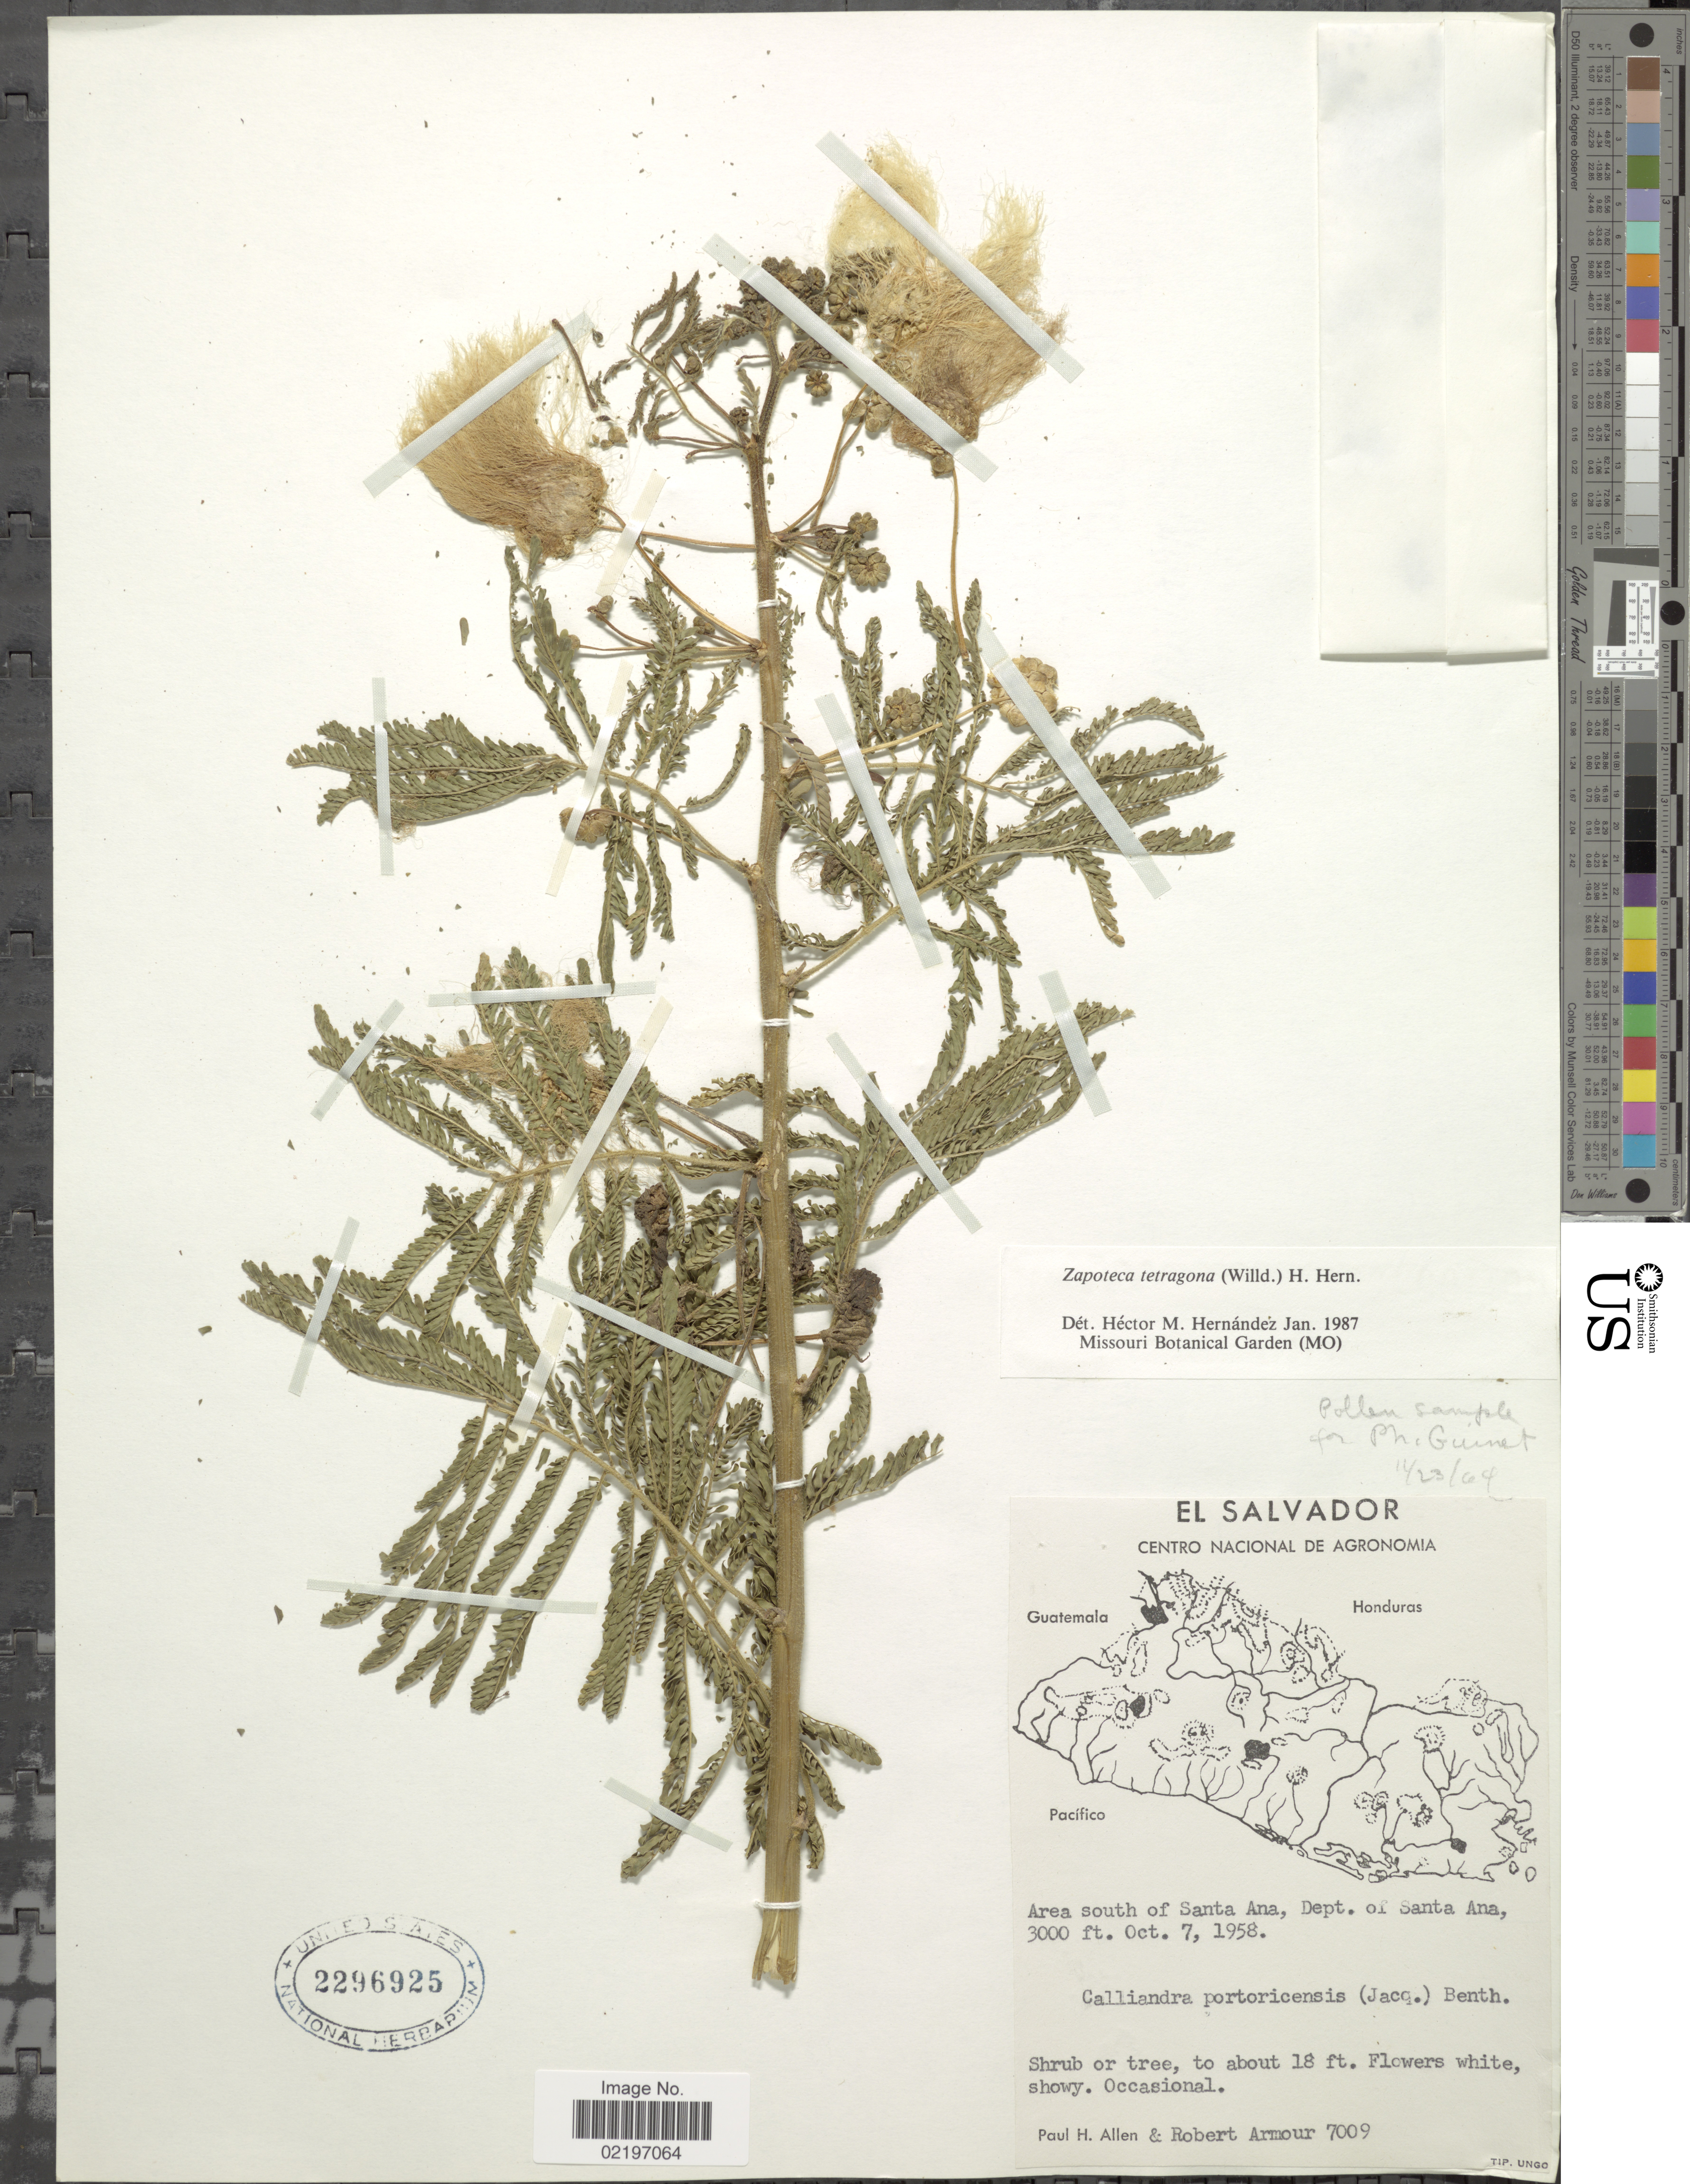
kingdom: Plantae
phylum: Tracheophyta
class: Magnoliopsida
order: Fabales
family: Fabaceae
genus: Zapoteca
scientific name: Zapoteca tetragona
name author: (Willd.) H.M. Hern.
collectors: P. H. Allen & R. Armour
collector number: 7009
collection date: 1958-10-07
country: El Salvador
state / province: Santa Ana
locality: Area South of Santa Ana, Dept. of Santa Ana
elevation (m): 914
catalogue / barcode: US 2296925